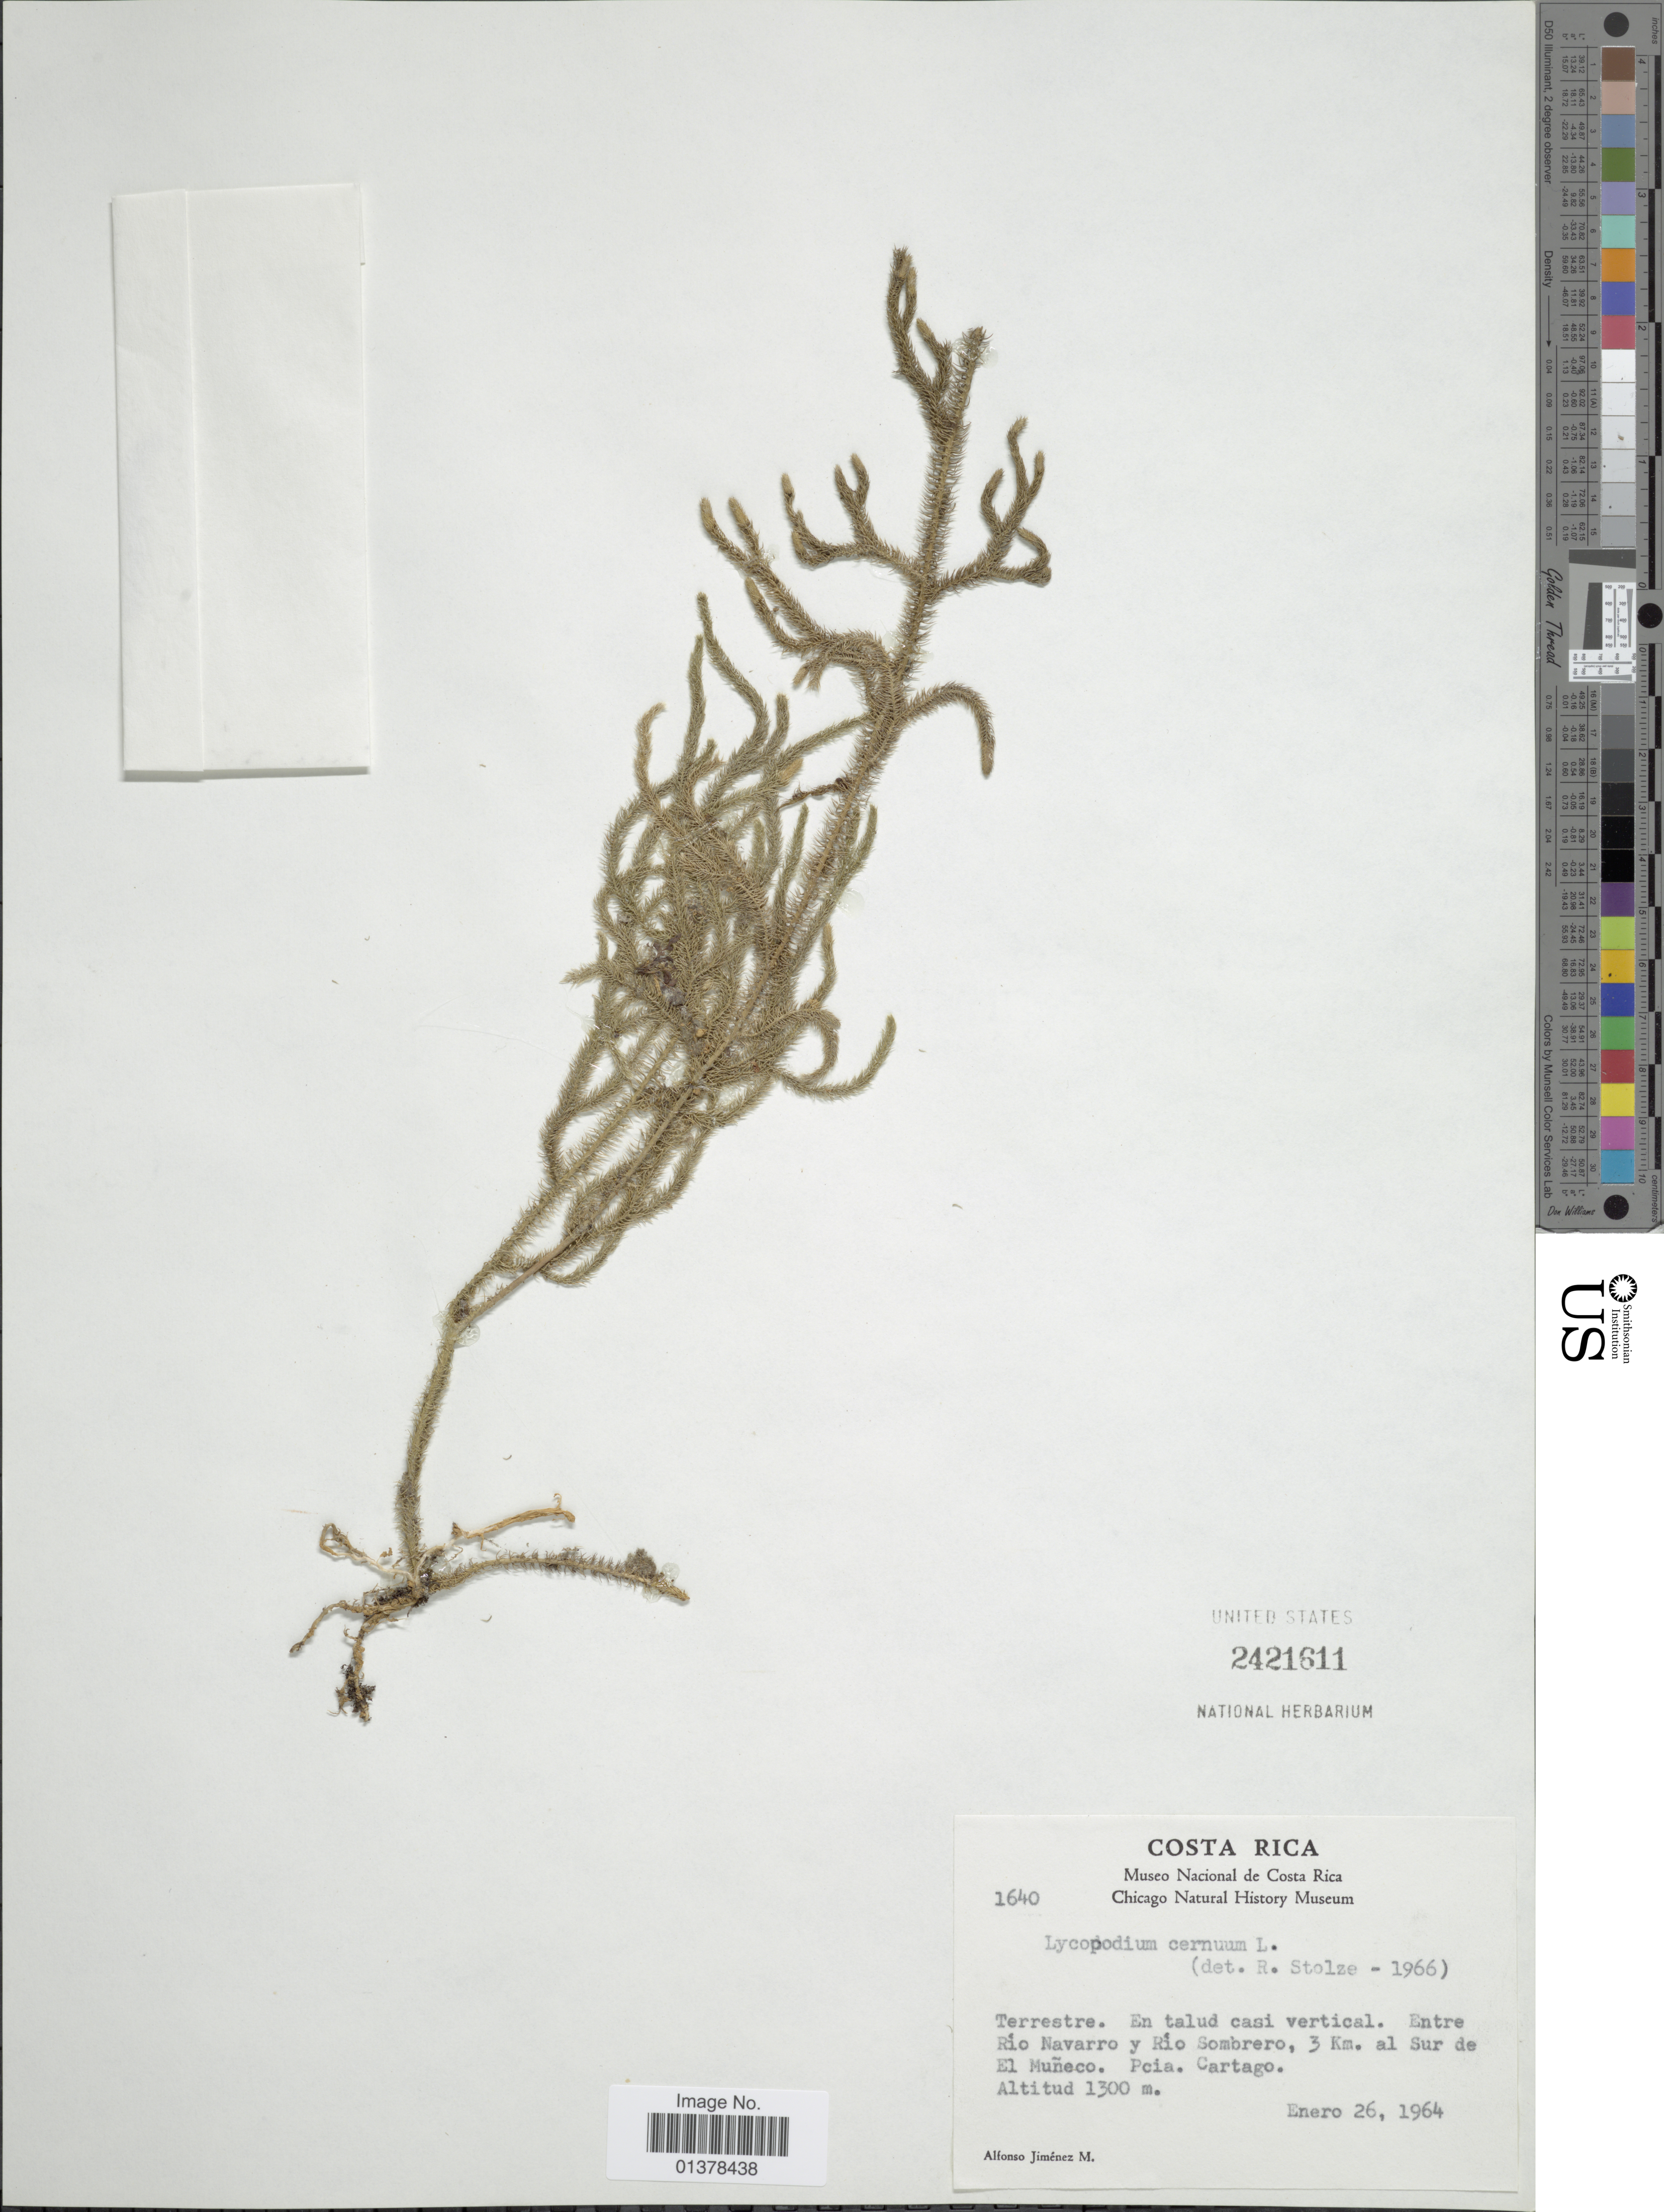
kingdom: Plantae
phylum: Tracheophyta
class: Lycopodiopsida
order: Lycopodiales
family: Lycopodiaceae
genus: Palhinhaea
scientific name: Palhinhaea cernua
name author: (L.) Vasc. & Franco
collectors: A. Jimenez M.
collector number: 1640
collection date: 1964-01-26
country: Costa Rica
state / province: Cartago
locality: Entre Rio Navarro y Rio Sombrero, 3km . al Sur de El Muneco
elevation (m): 1300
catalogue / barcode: US 2421611